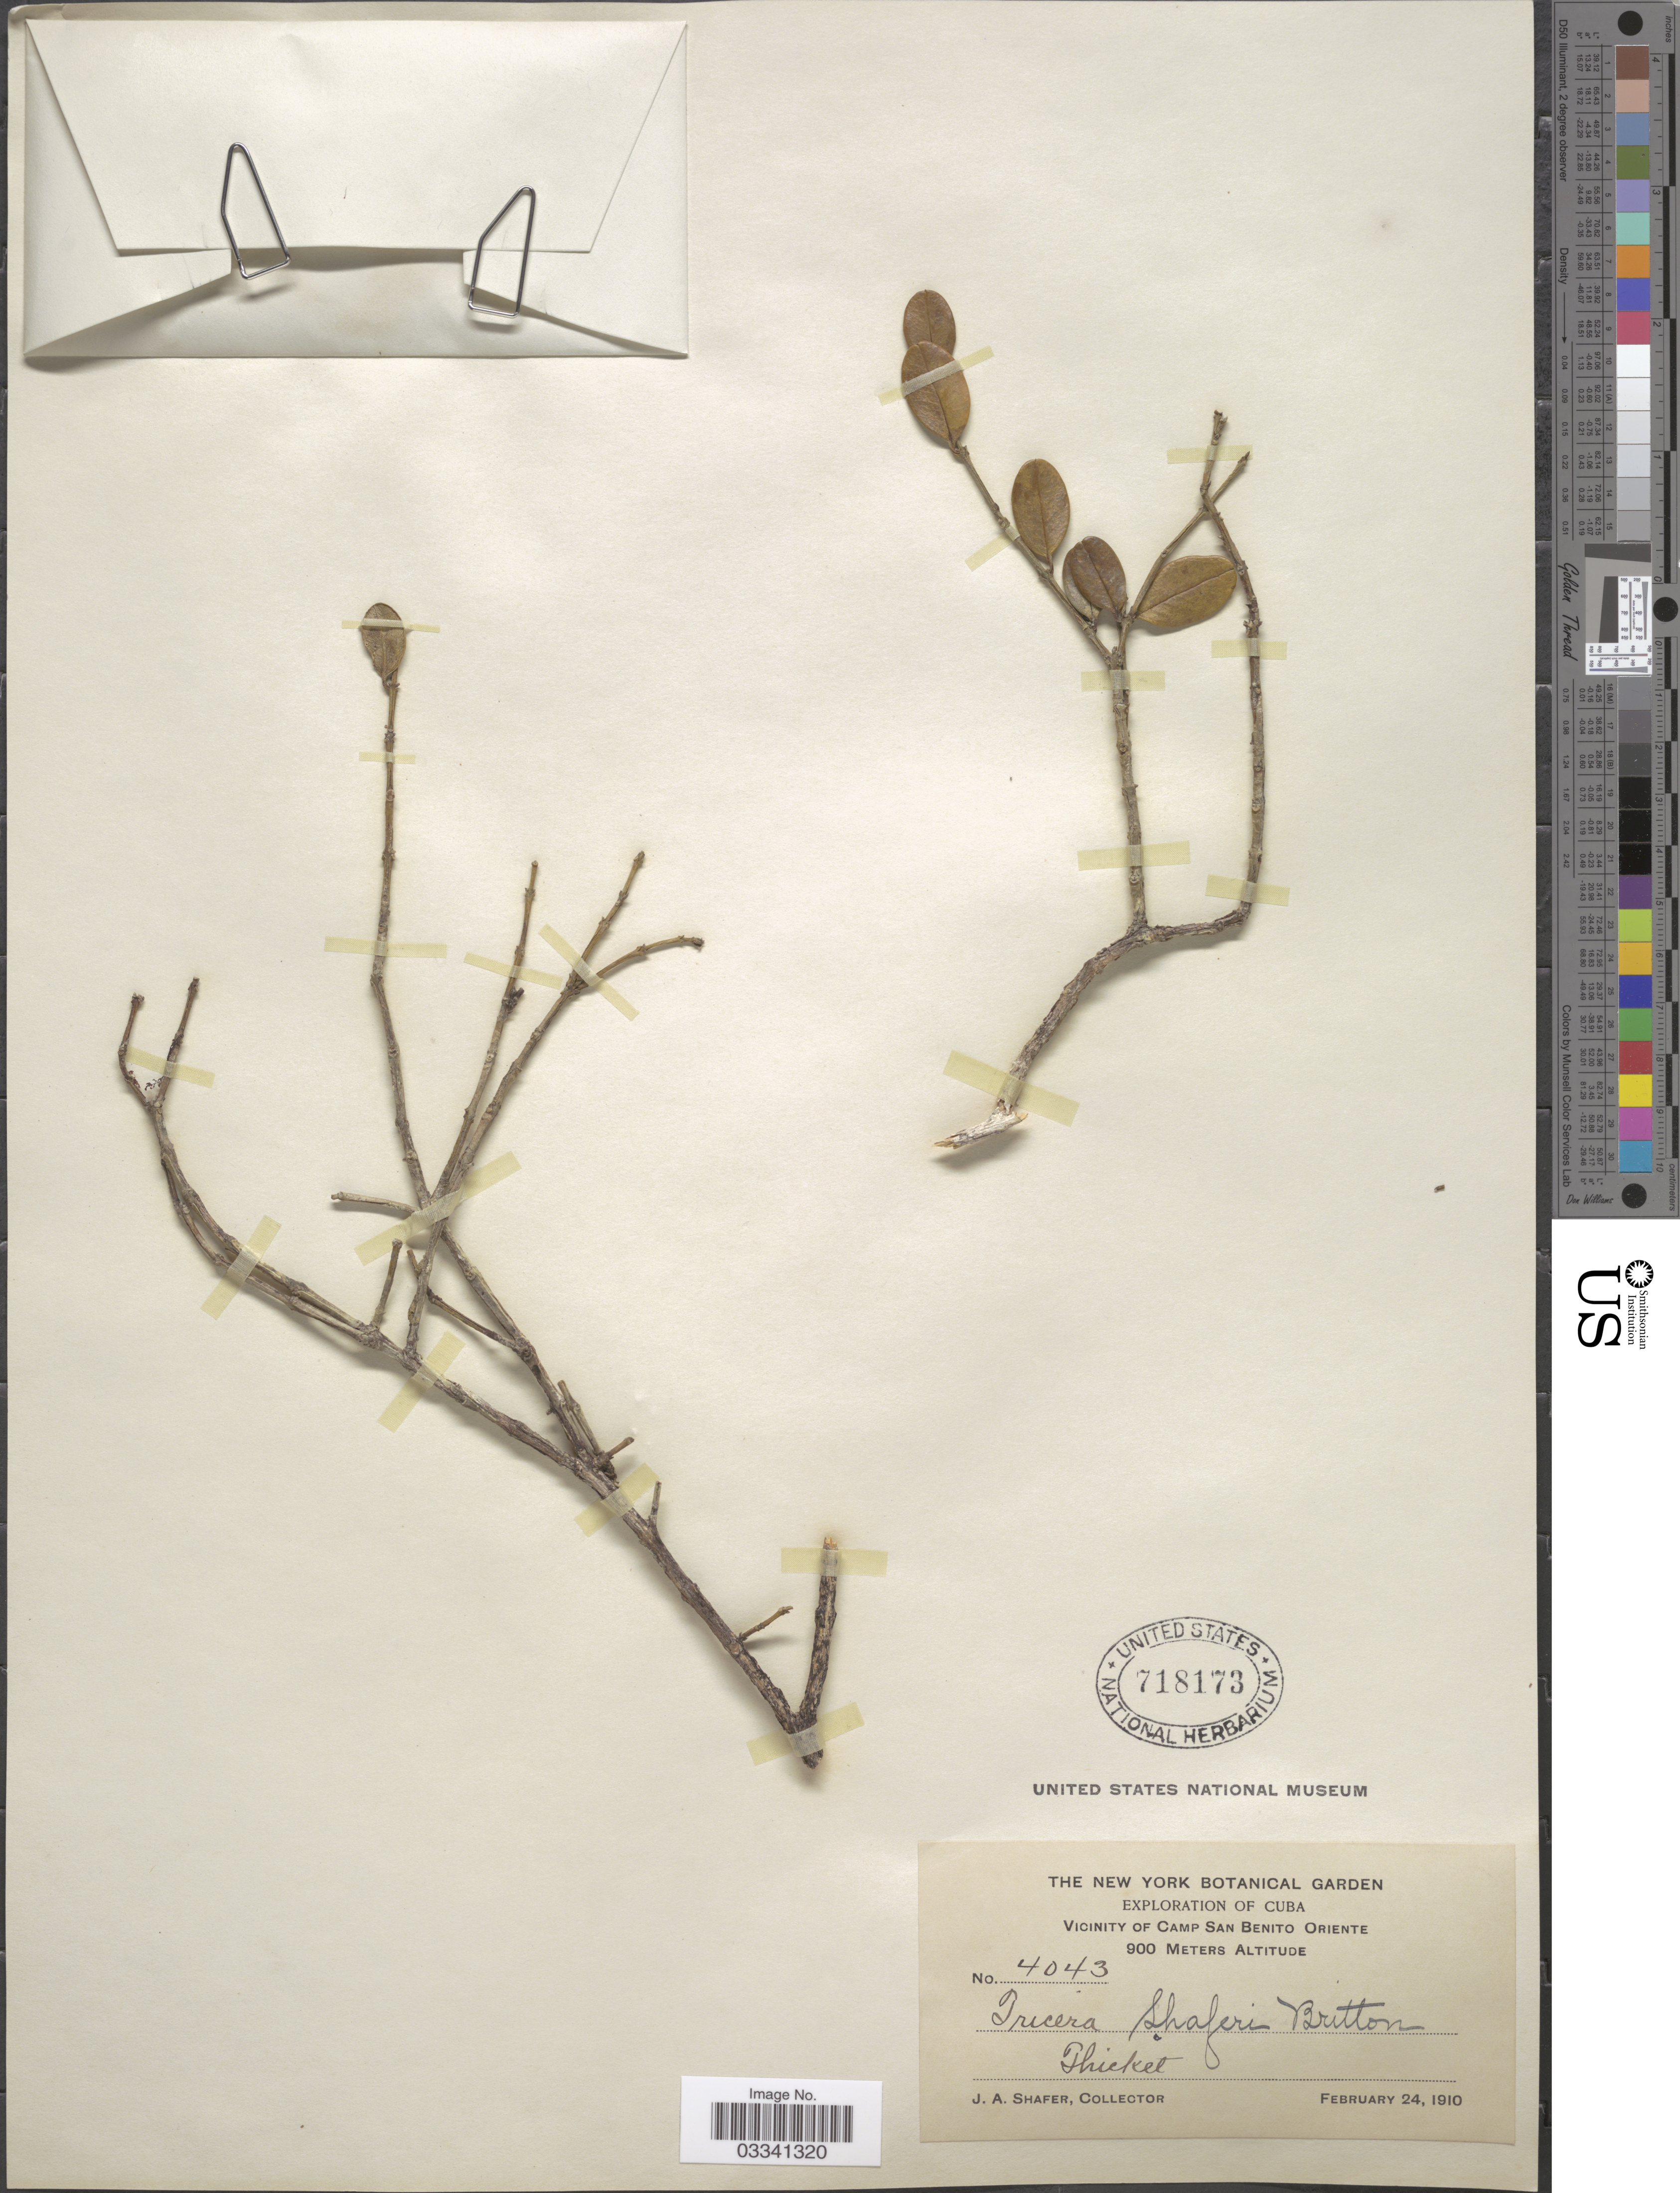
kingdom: Plantae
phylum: Tracheophyta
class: Magnoliopsida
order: Buxales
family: Buxaceae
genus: Buxus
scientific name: Buxus shaferi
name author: (Britton) Urb.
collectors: J. A. Shafer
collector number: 4043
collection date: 1910-02-24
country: Cuba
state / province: Oriente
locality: Vicinity of Camp San Benito.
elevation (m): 900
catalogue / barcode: US 718173